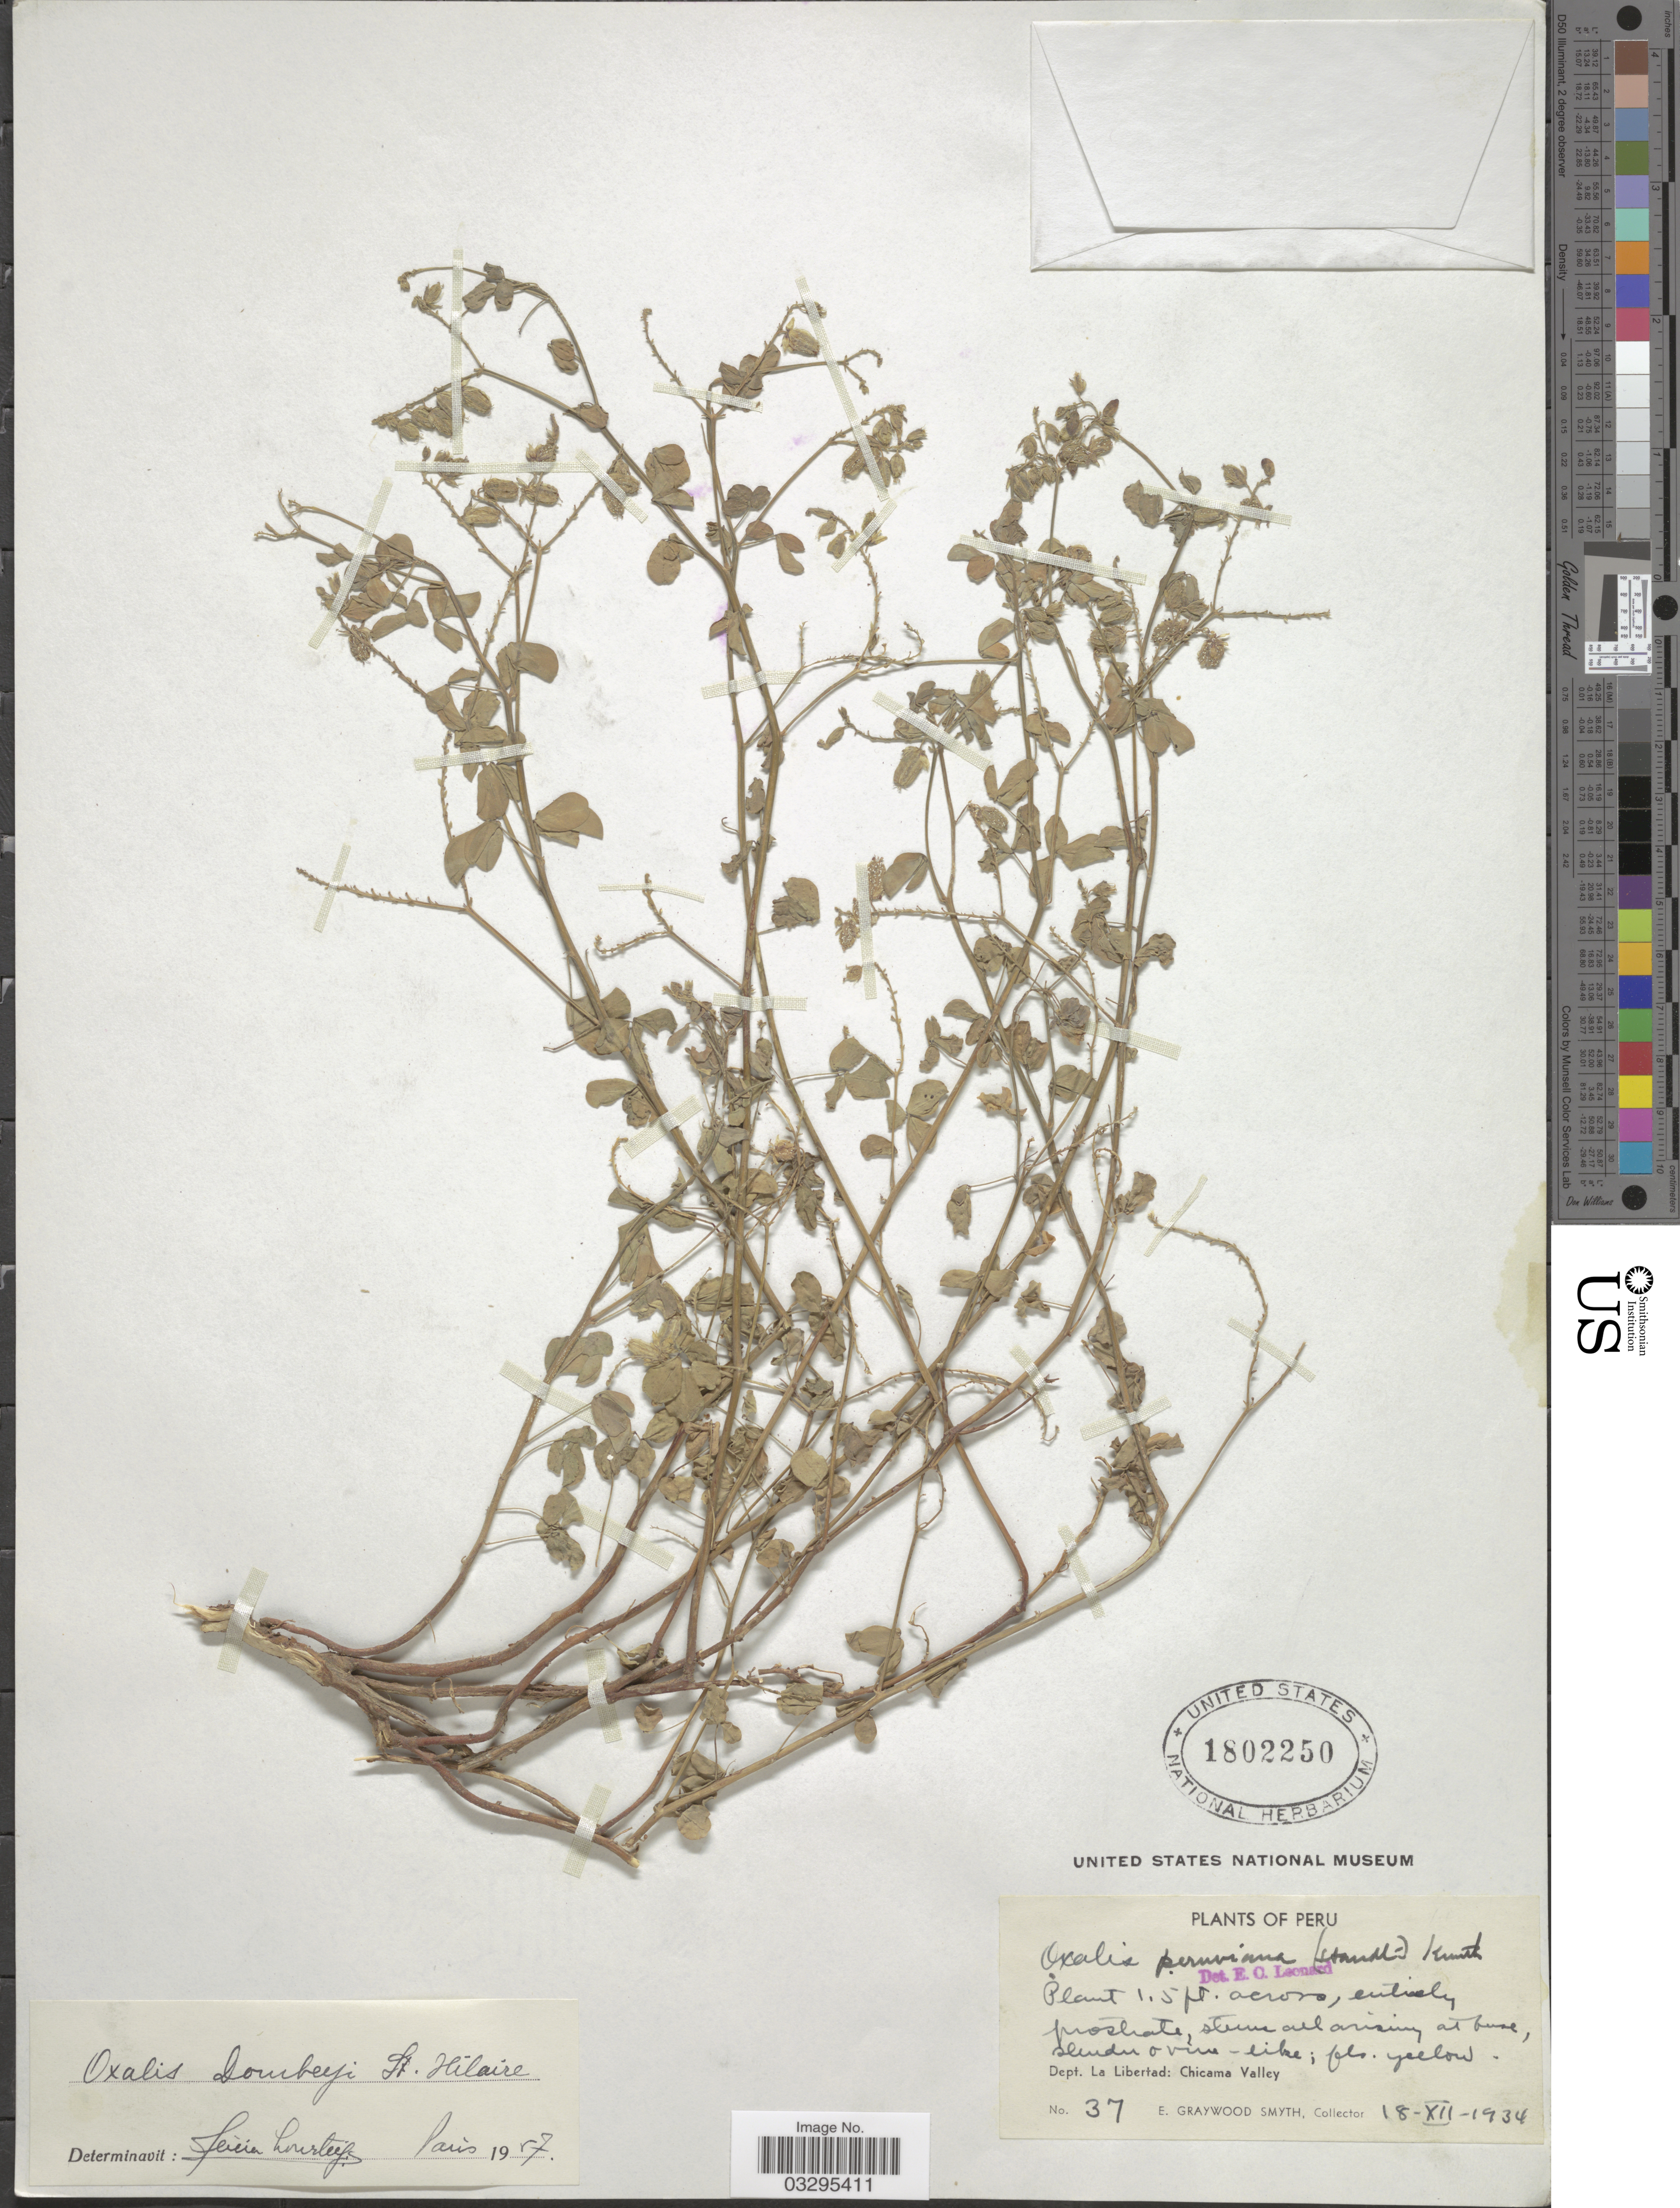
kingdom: Plantae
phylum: Tracheophyta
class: Magnoliopsida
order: Oxalidales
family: Oxalidaceae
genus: Oxalis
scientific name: Oxalis dombeyi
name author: A. St.-Hil.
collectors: E. G. Smyth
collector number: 37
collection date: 1934-12-18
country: Peru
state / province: La Libertad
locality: Dept. La Libertad: Chicama Valley.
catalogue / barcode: US 1802250